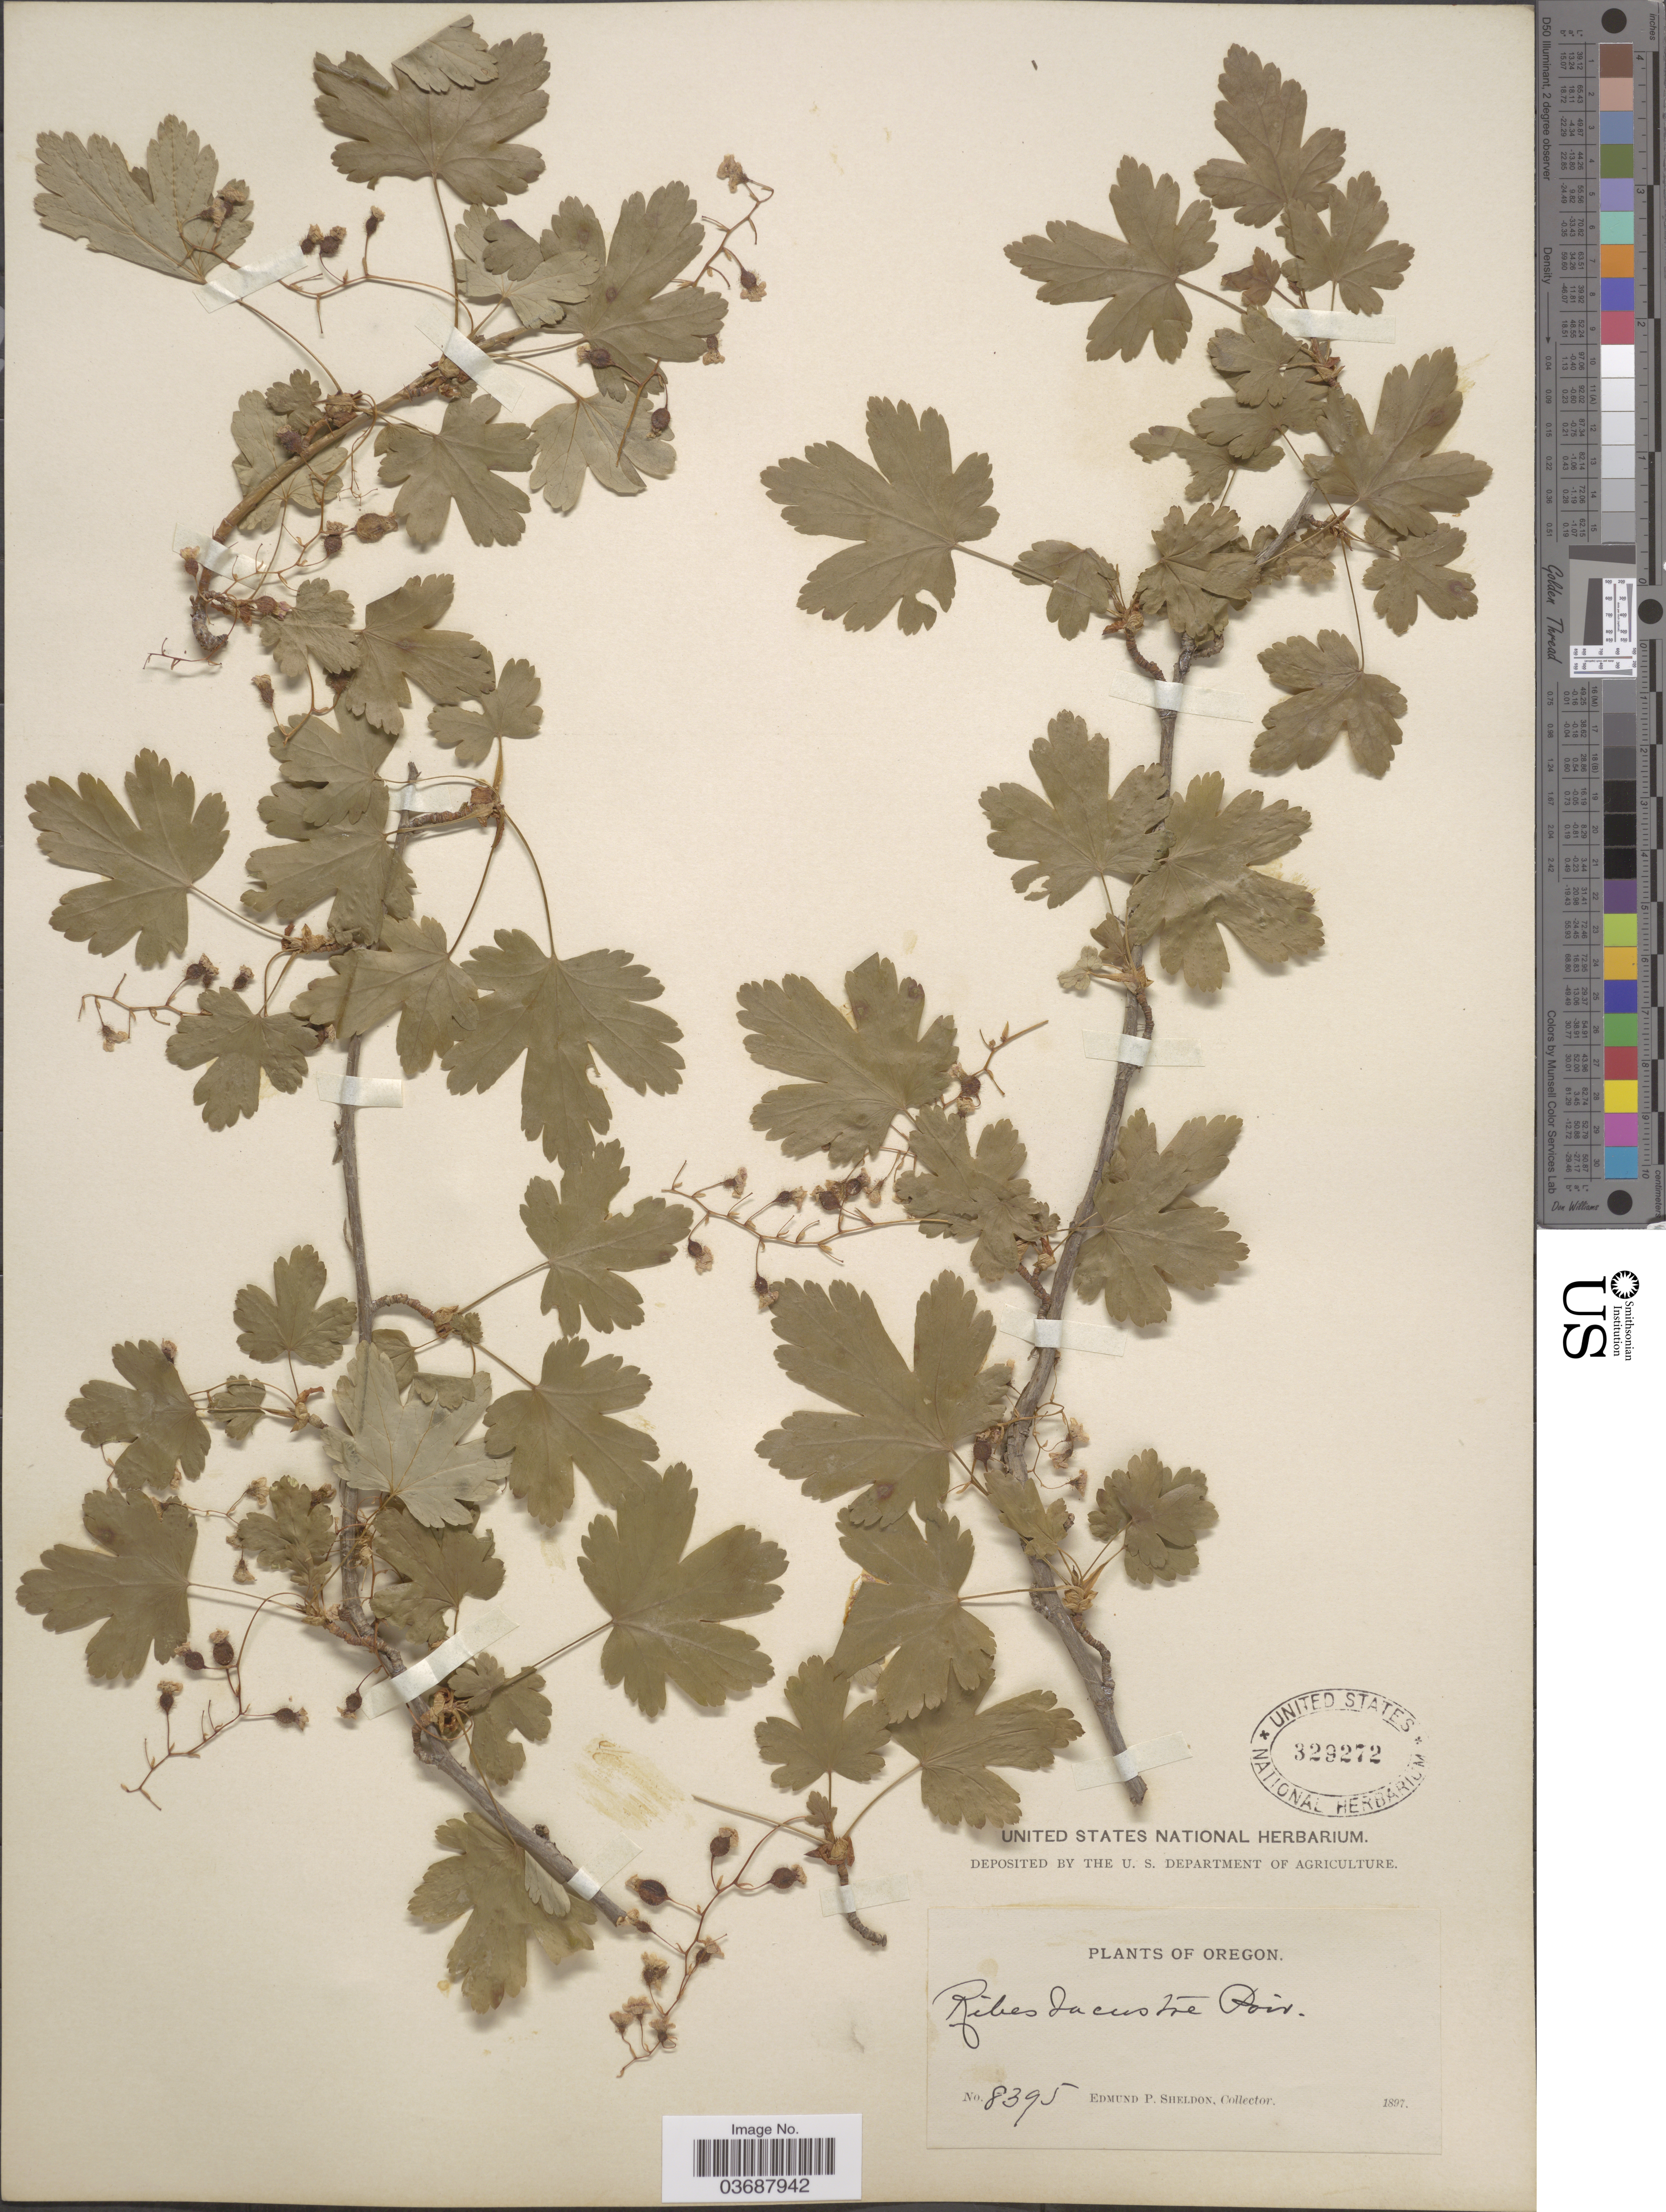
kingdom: Plantae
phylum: Tracheophyta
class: Magnoliopsida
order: Saxifragales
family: Grossulariaceae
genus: Ribes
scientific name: Ribes lacustre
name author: (Pers.) Poir.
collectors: E. P. Sheldon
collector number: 8395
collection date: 1897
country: United States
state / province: Oregon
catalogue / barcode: US 329272